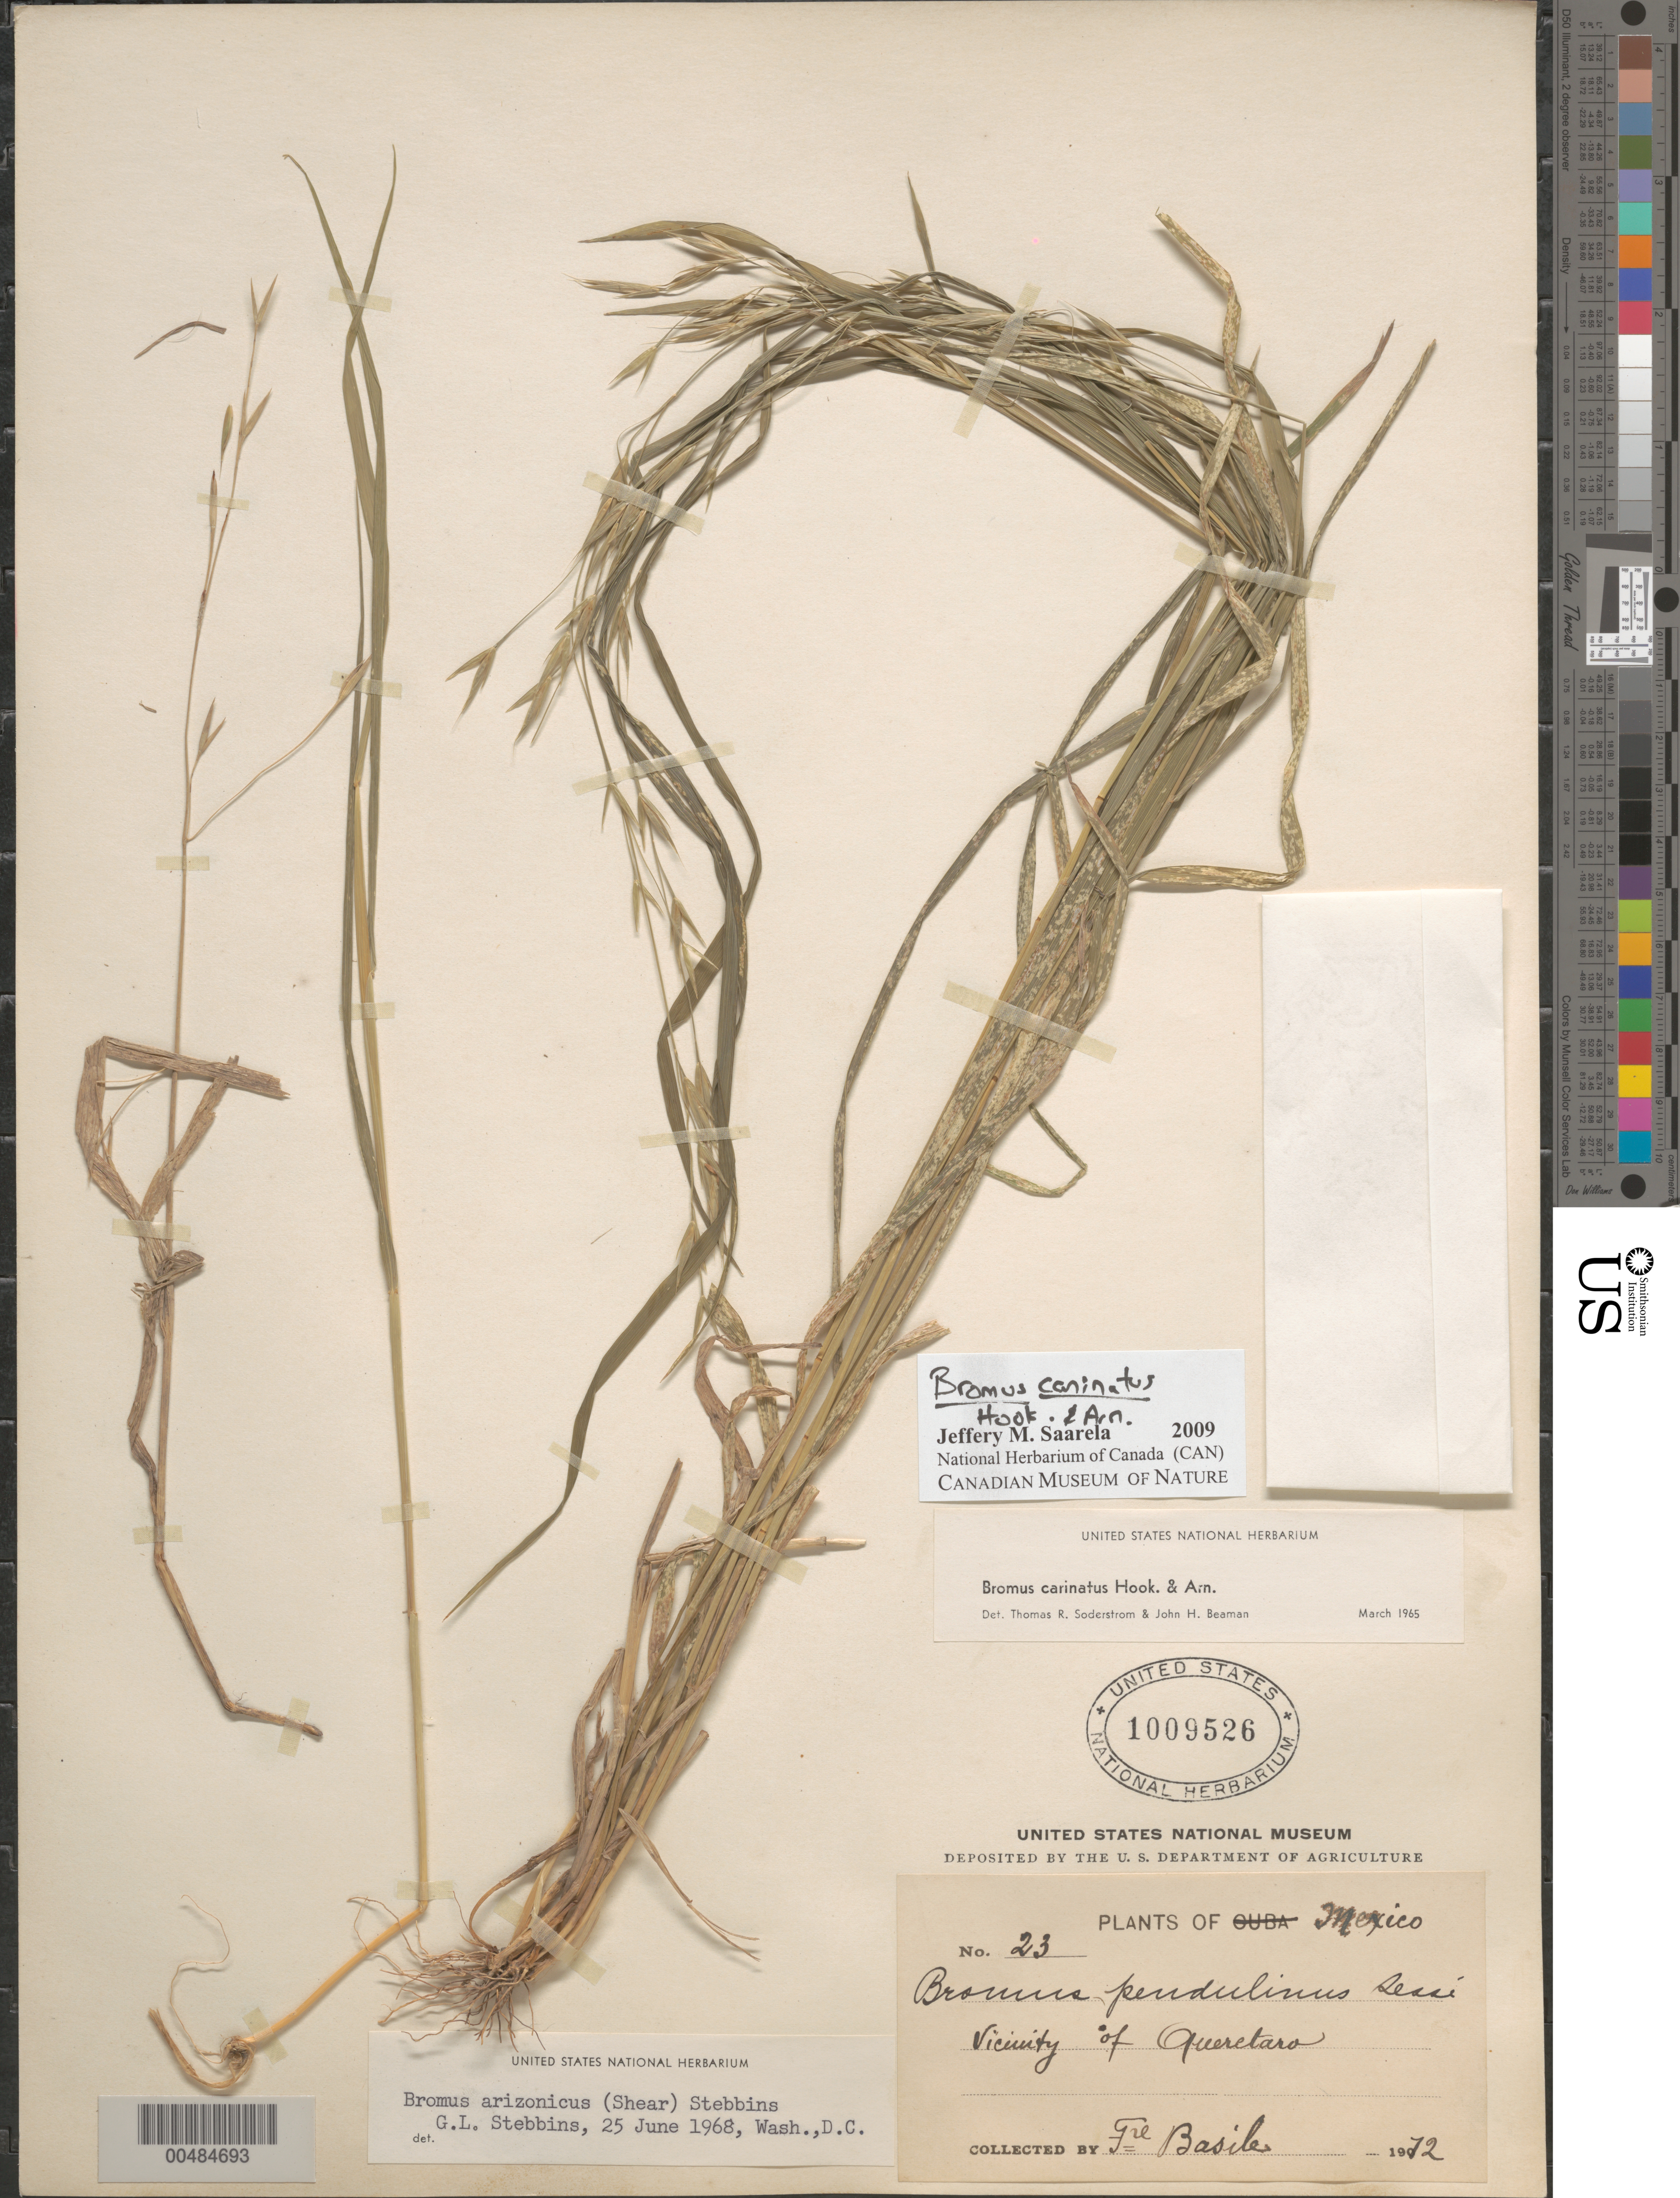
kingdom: Plantae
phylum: Tracheophyta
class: Liliopsida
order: Poales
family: Poaceae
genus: Bromus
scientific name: Bromus carinatus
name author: Hook. & Arn.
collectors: Bro. Basile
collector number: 23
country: Mexico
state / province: Querétaro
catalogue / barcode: US 1009526